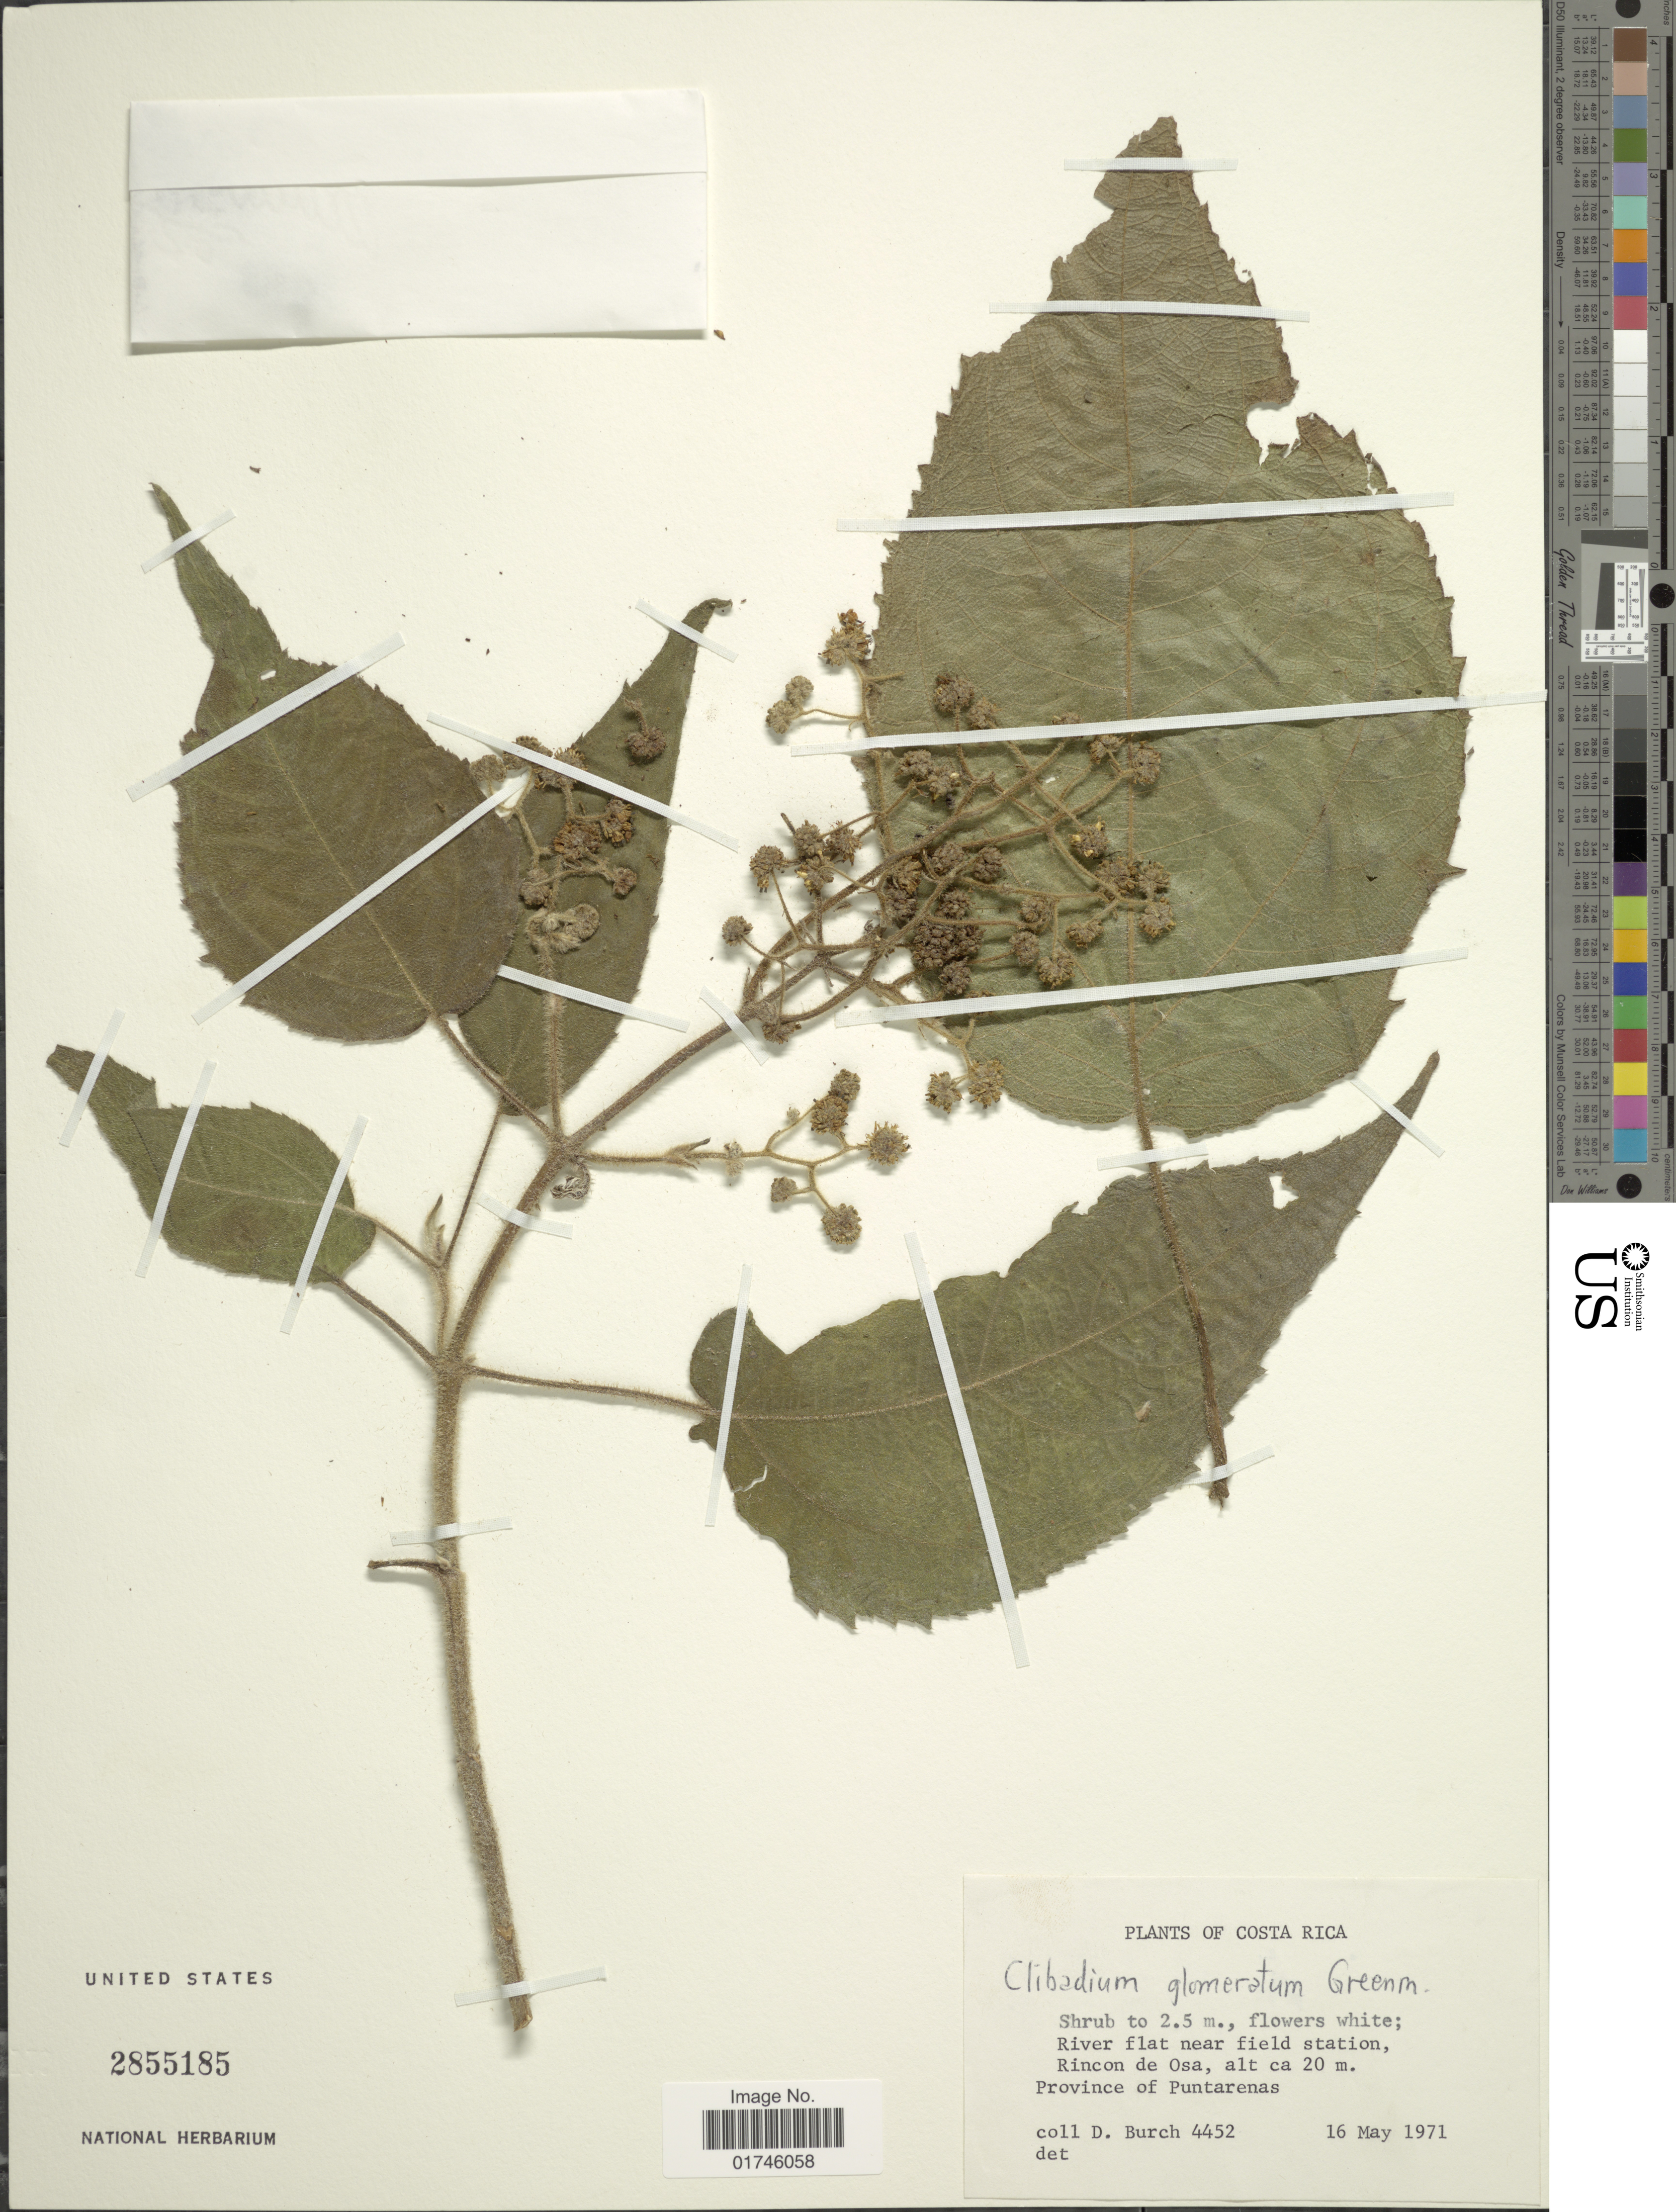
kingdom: Plantae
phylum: Tracheophyta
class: Magnoliopsida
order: Asterales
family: Asteraceae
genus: Clibadium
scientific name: Clibadium glomeratum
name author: Greenm.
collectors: D. Burch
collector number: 4452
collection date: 1971-05-16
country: Costa Rica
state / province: Puntarenas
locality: Costa Rica. River flat near field station , Rincon de Osa. Province of Puntarenas.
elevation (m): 20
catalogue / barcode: US 2855185